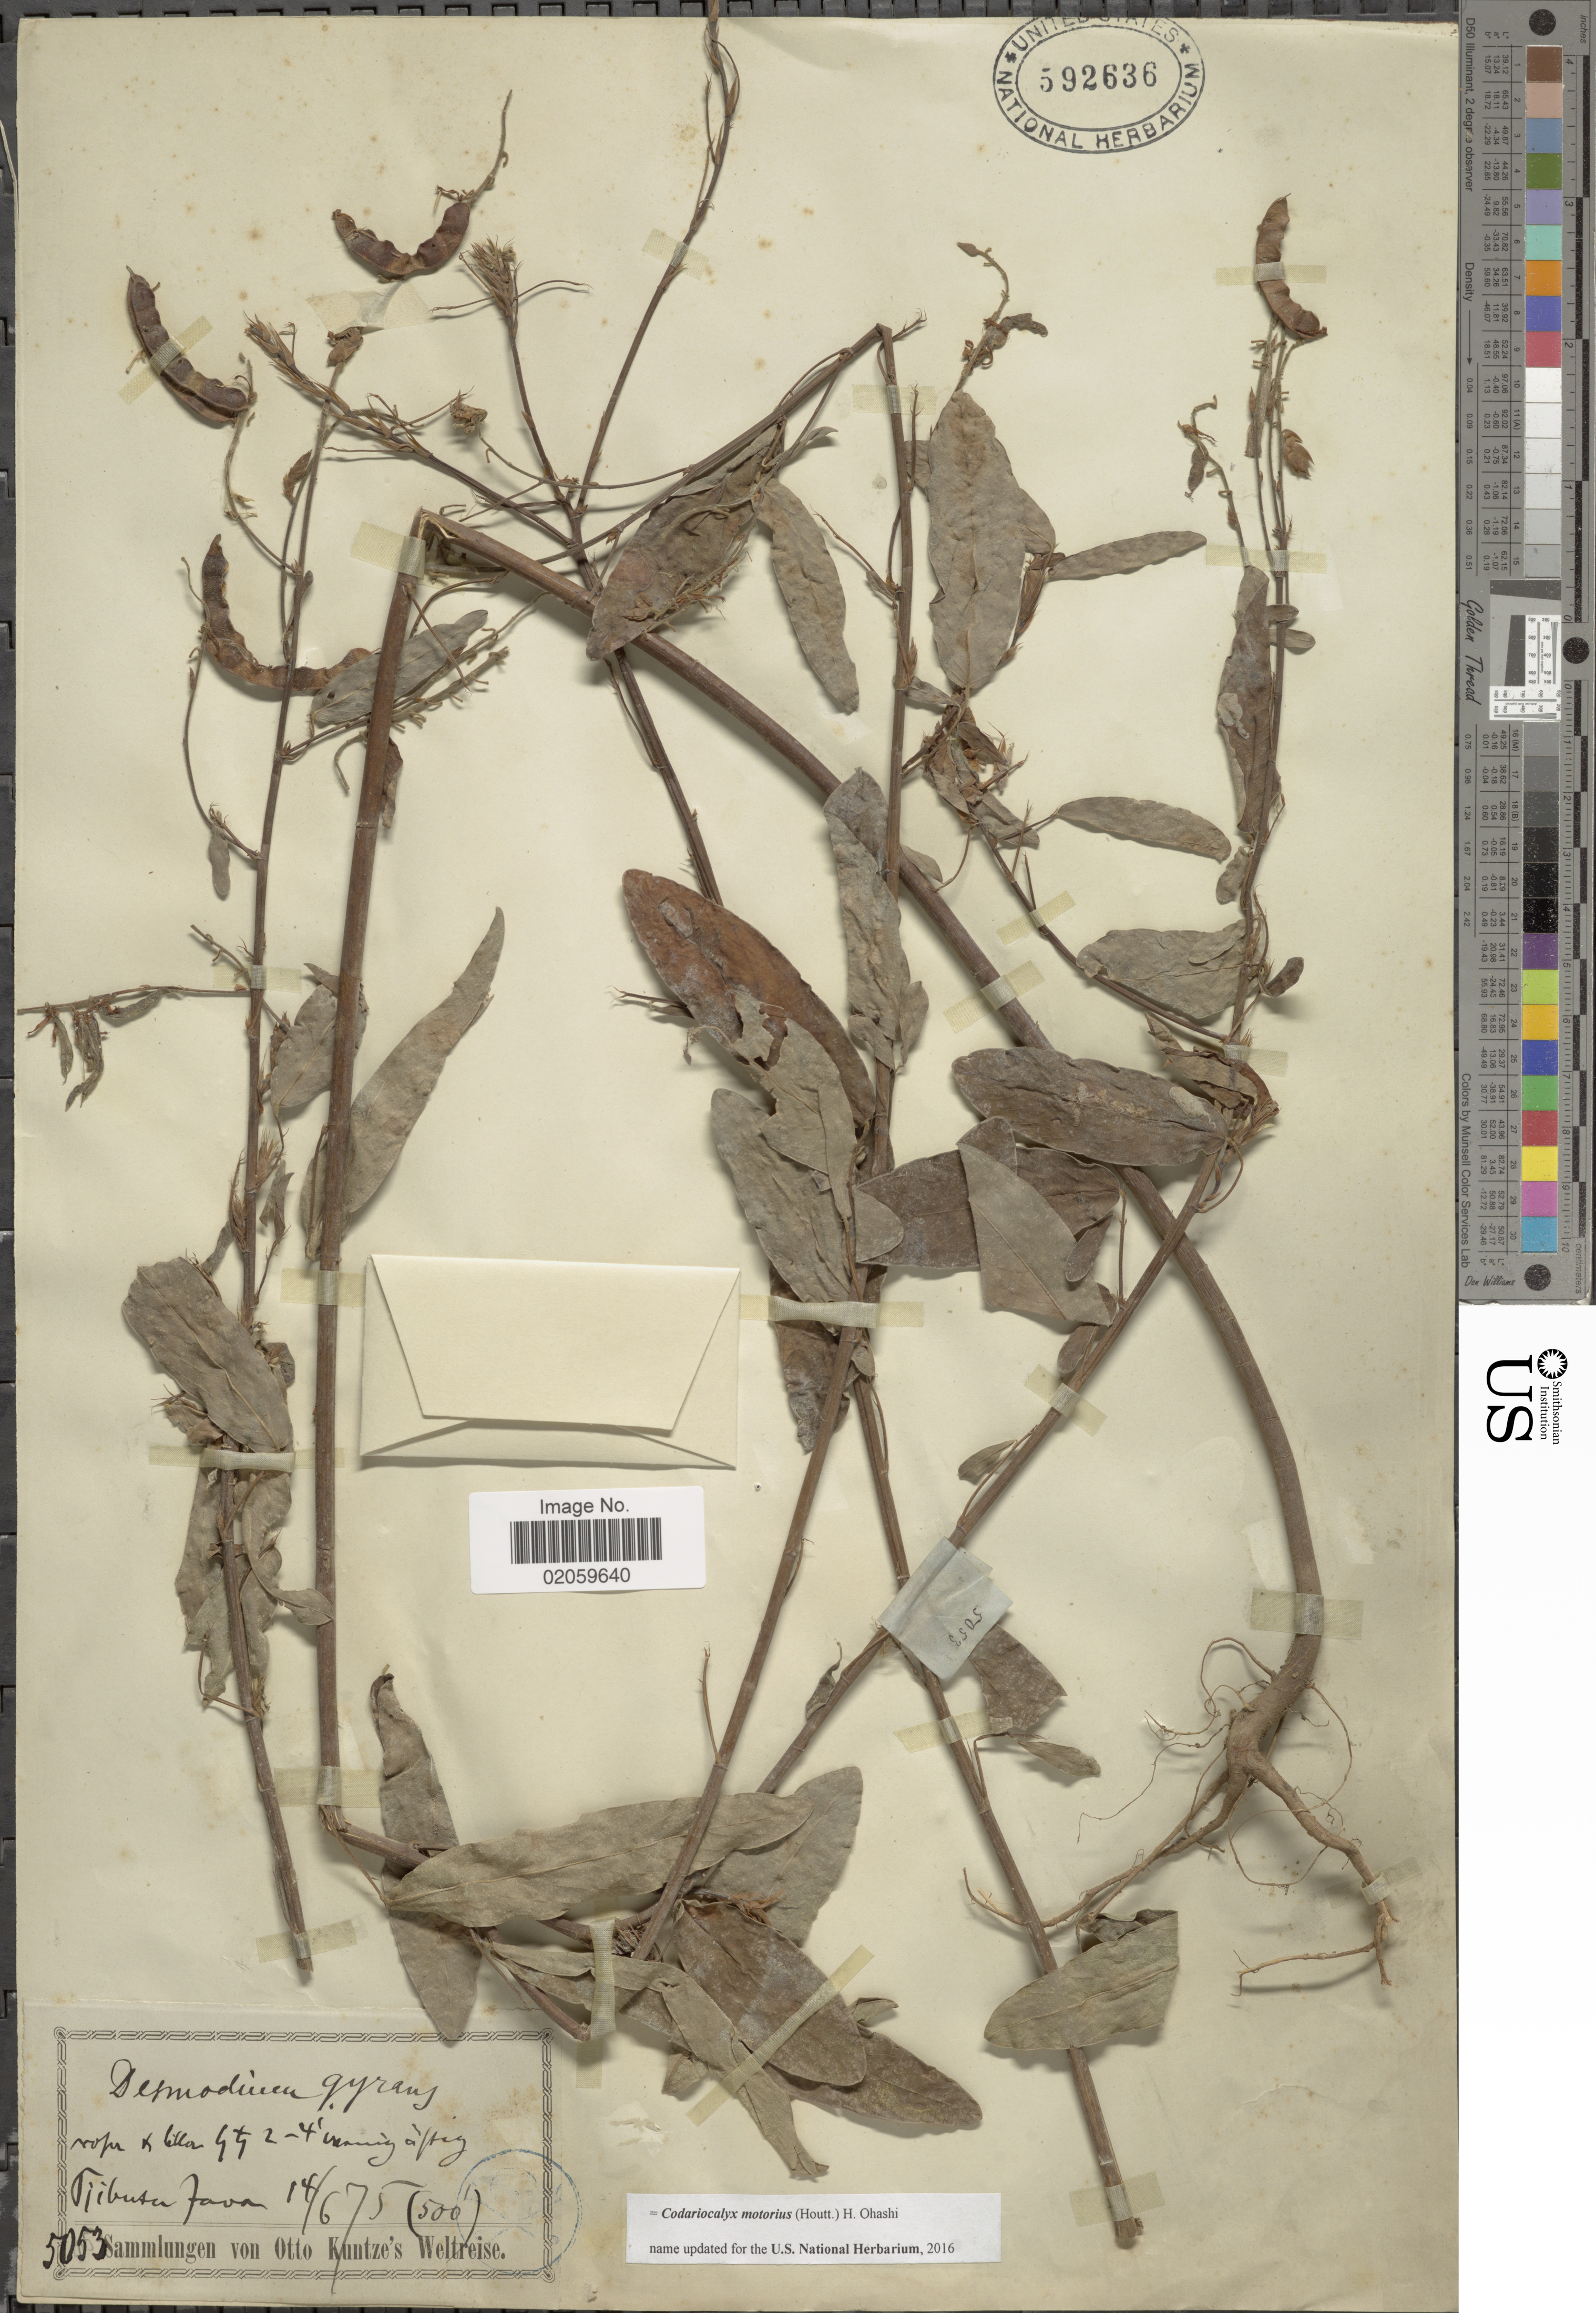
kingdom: Plantae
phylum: Tracheophyta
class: Magnoliopsida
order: Fabales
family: Fabaceae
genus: Codariocalyx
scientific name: Codariocalyx motorius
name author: (Houtt.) H. Ohashi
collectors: C.E.O. Kuntze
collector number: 5053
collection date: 1875-06-14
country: Indonesia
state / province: Java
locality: Tiibuta [interpreted]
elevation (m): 152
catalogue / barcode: US 592636